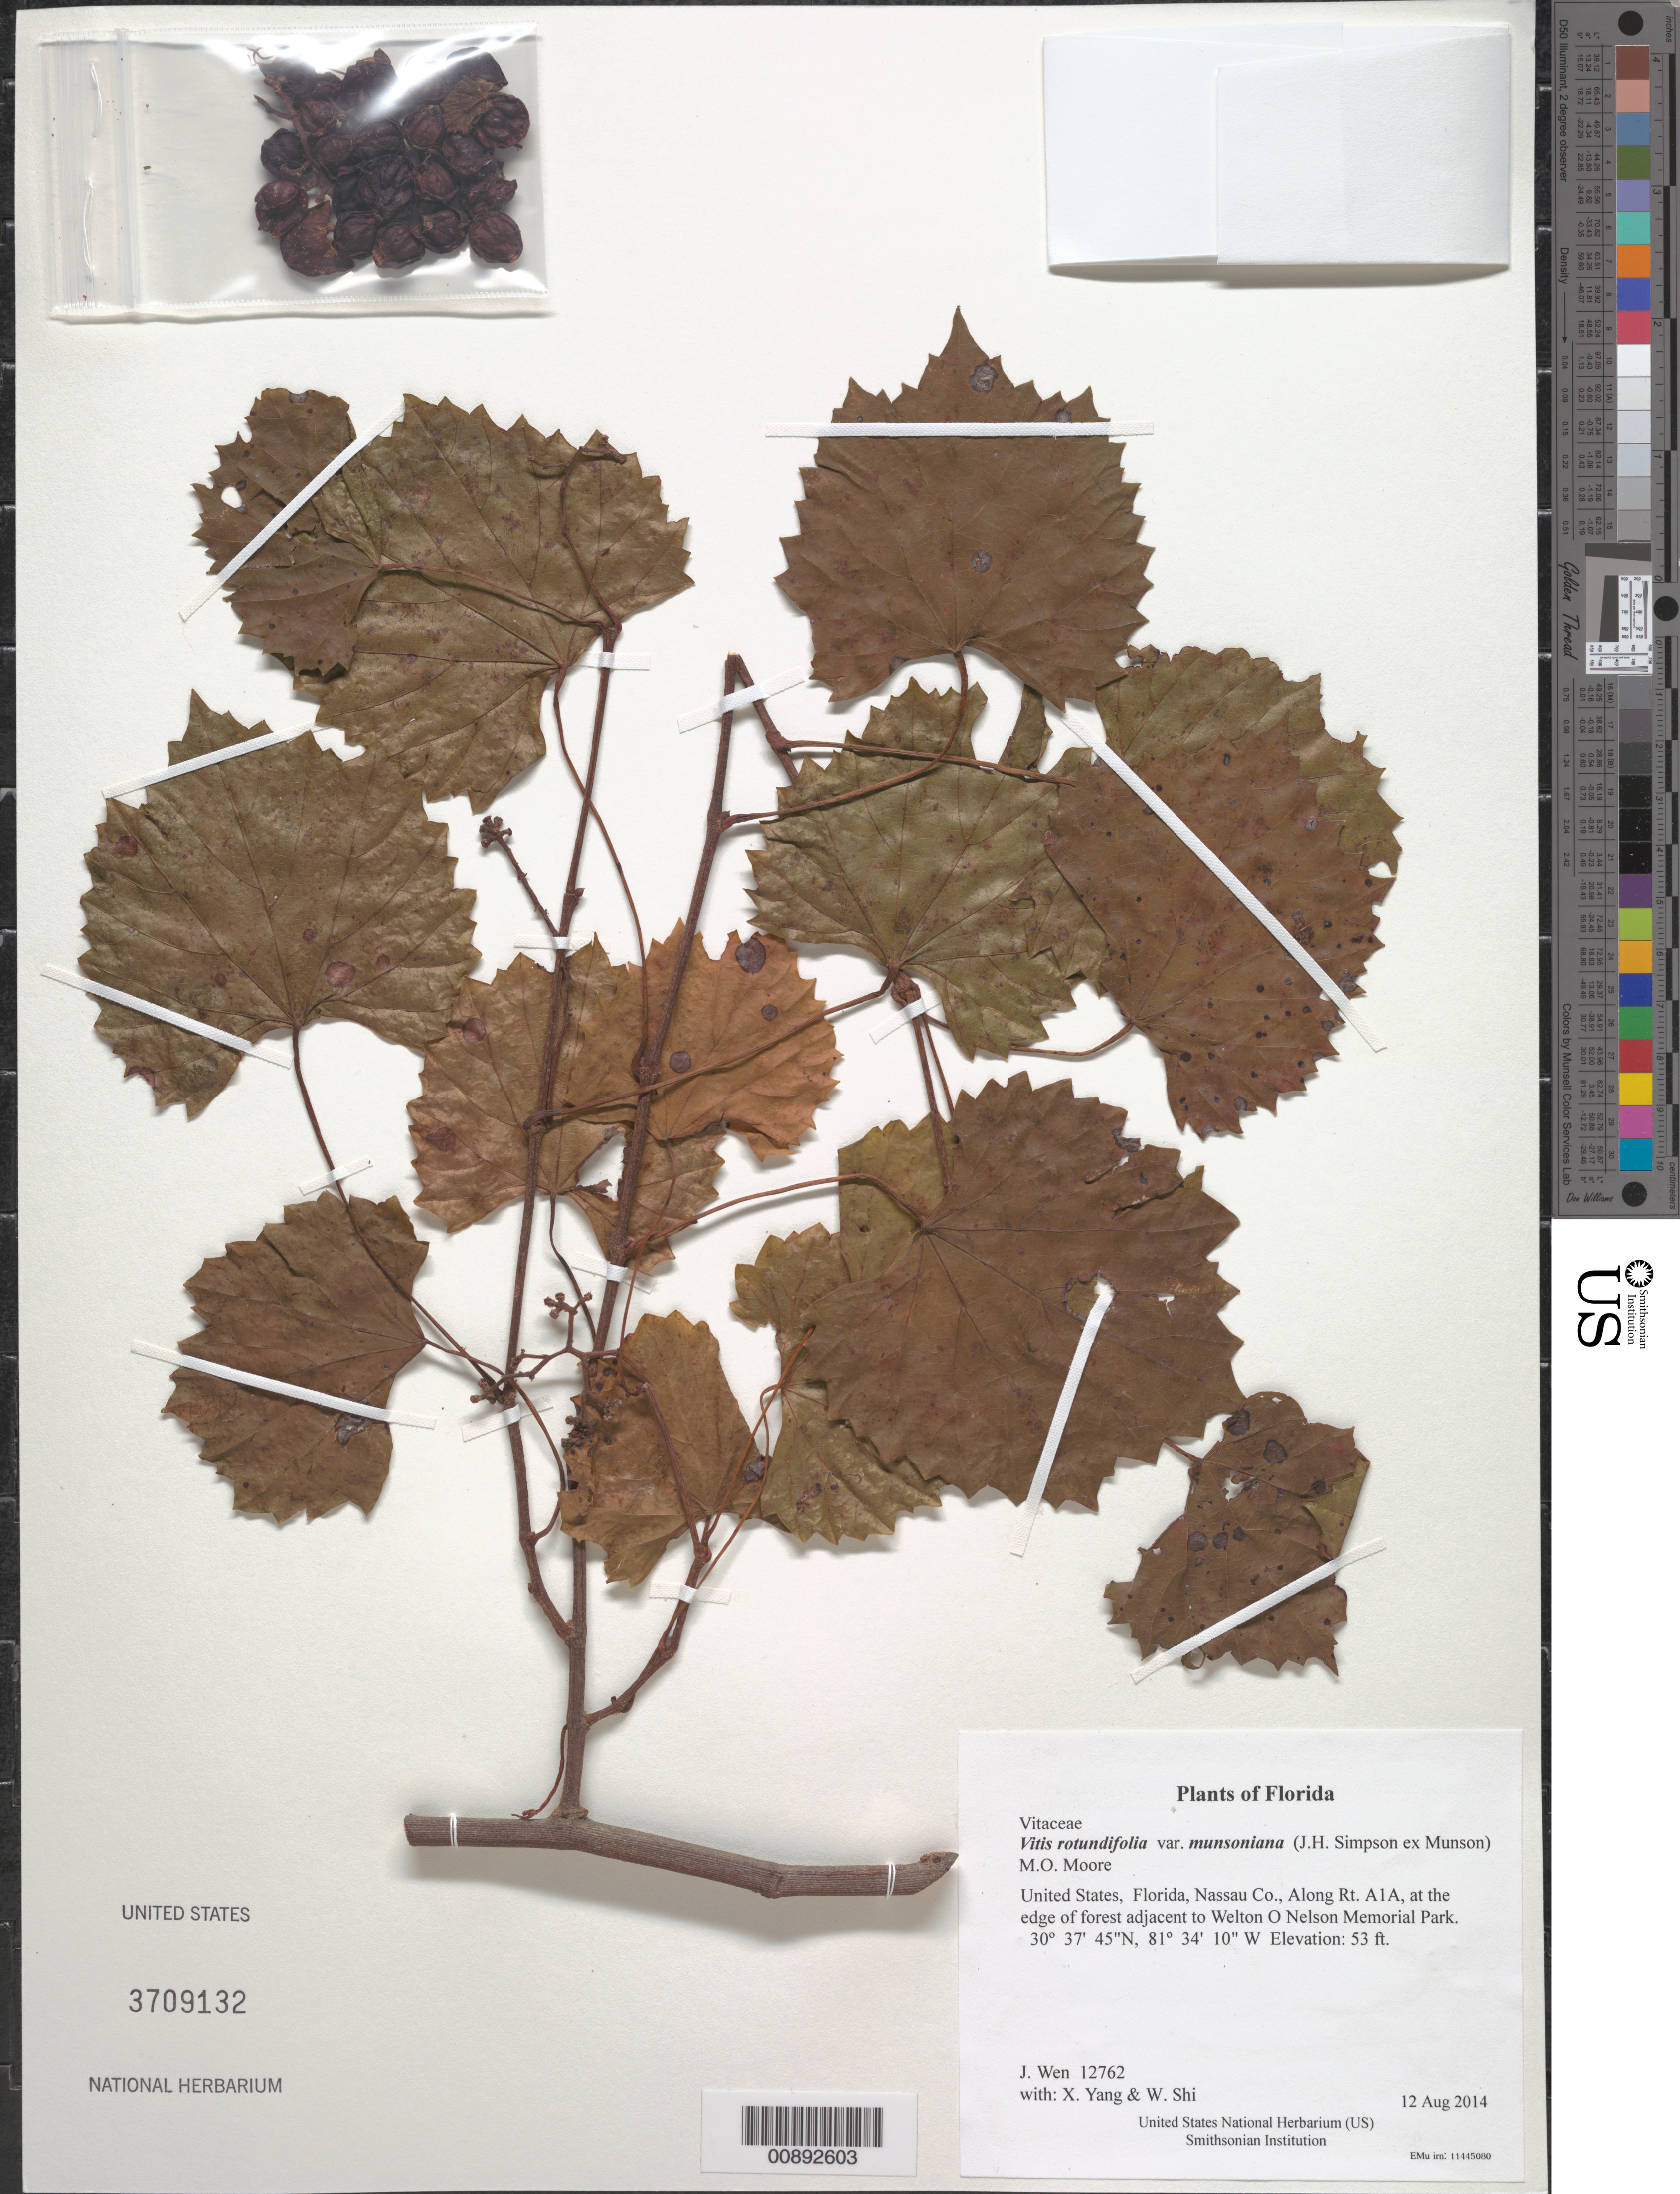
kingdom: Plantae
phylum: Tracheophyta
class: Magnoliopsida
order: Vitales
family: Vitaceae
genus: Vitis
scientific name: Vitis rotundifolia var. munsoniana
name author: (J.H. Simpson ex Munson) M.O. Moore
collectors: J. Wen, X. Yang & W. Shi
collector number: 12762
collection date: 2014-08-12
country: United States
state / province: Florida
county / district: Nassau Co.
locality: Along Rt. A1A, at the edge of forest adjacent to Welton O Nelson Memorial Park.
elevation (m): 16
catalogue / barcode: US 3709132